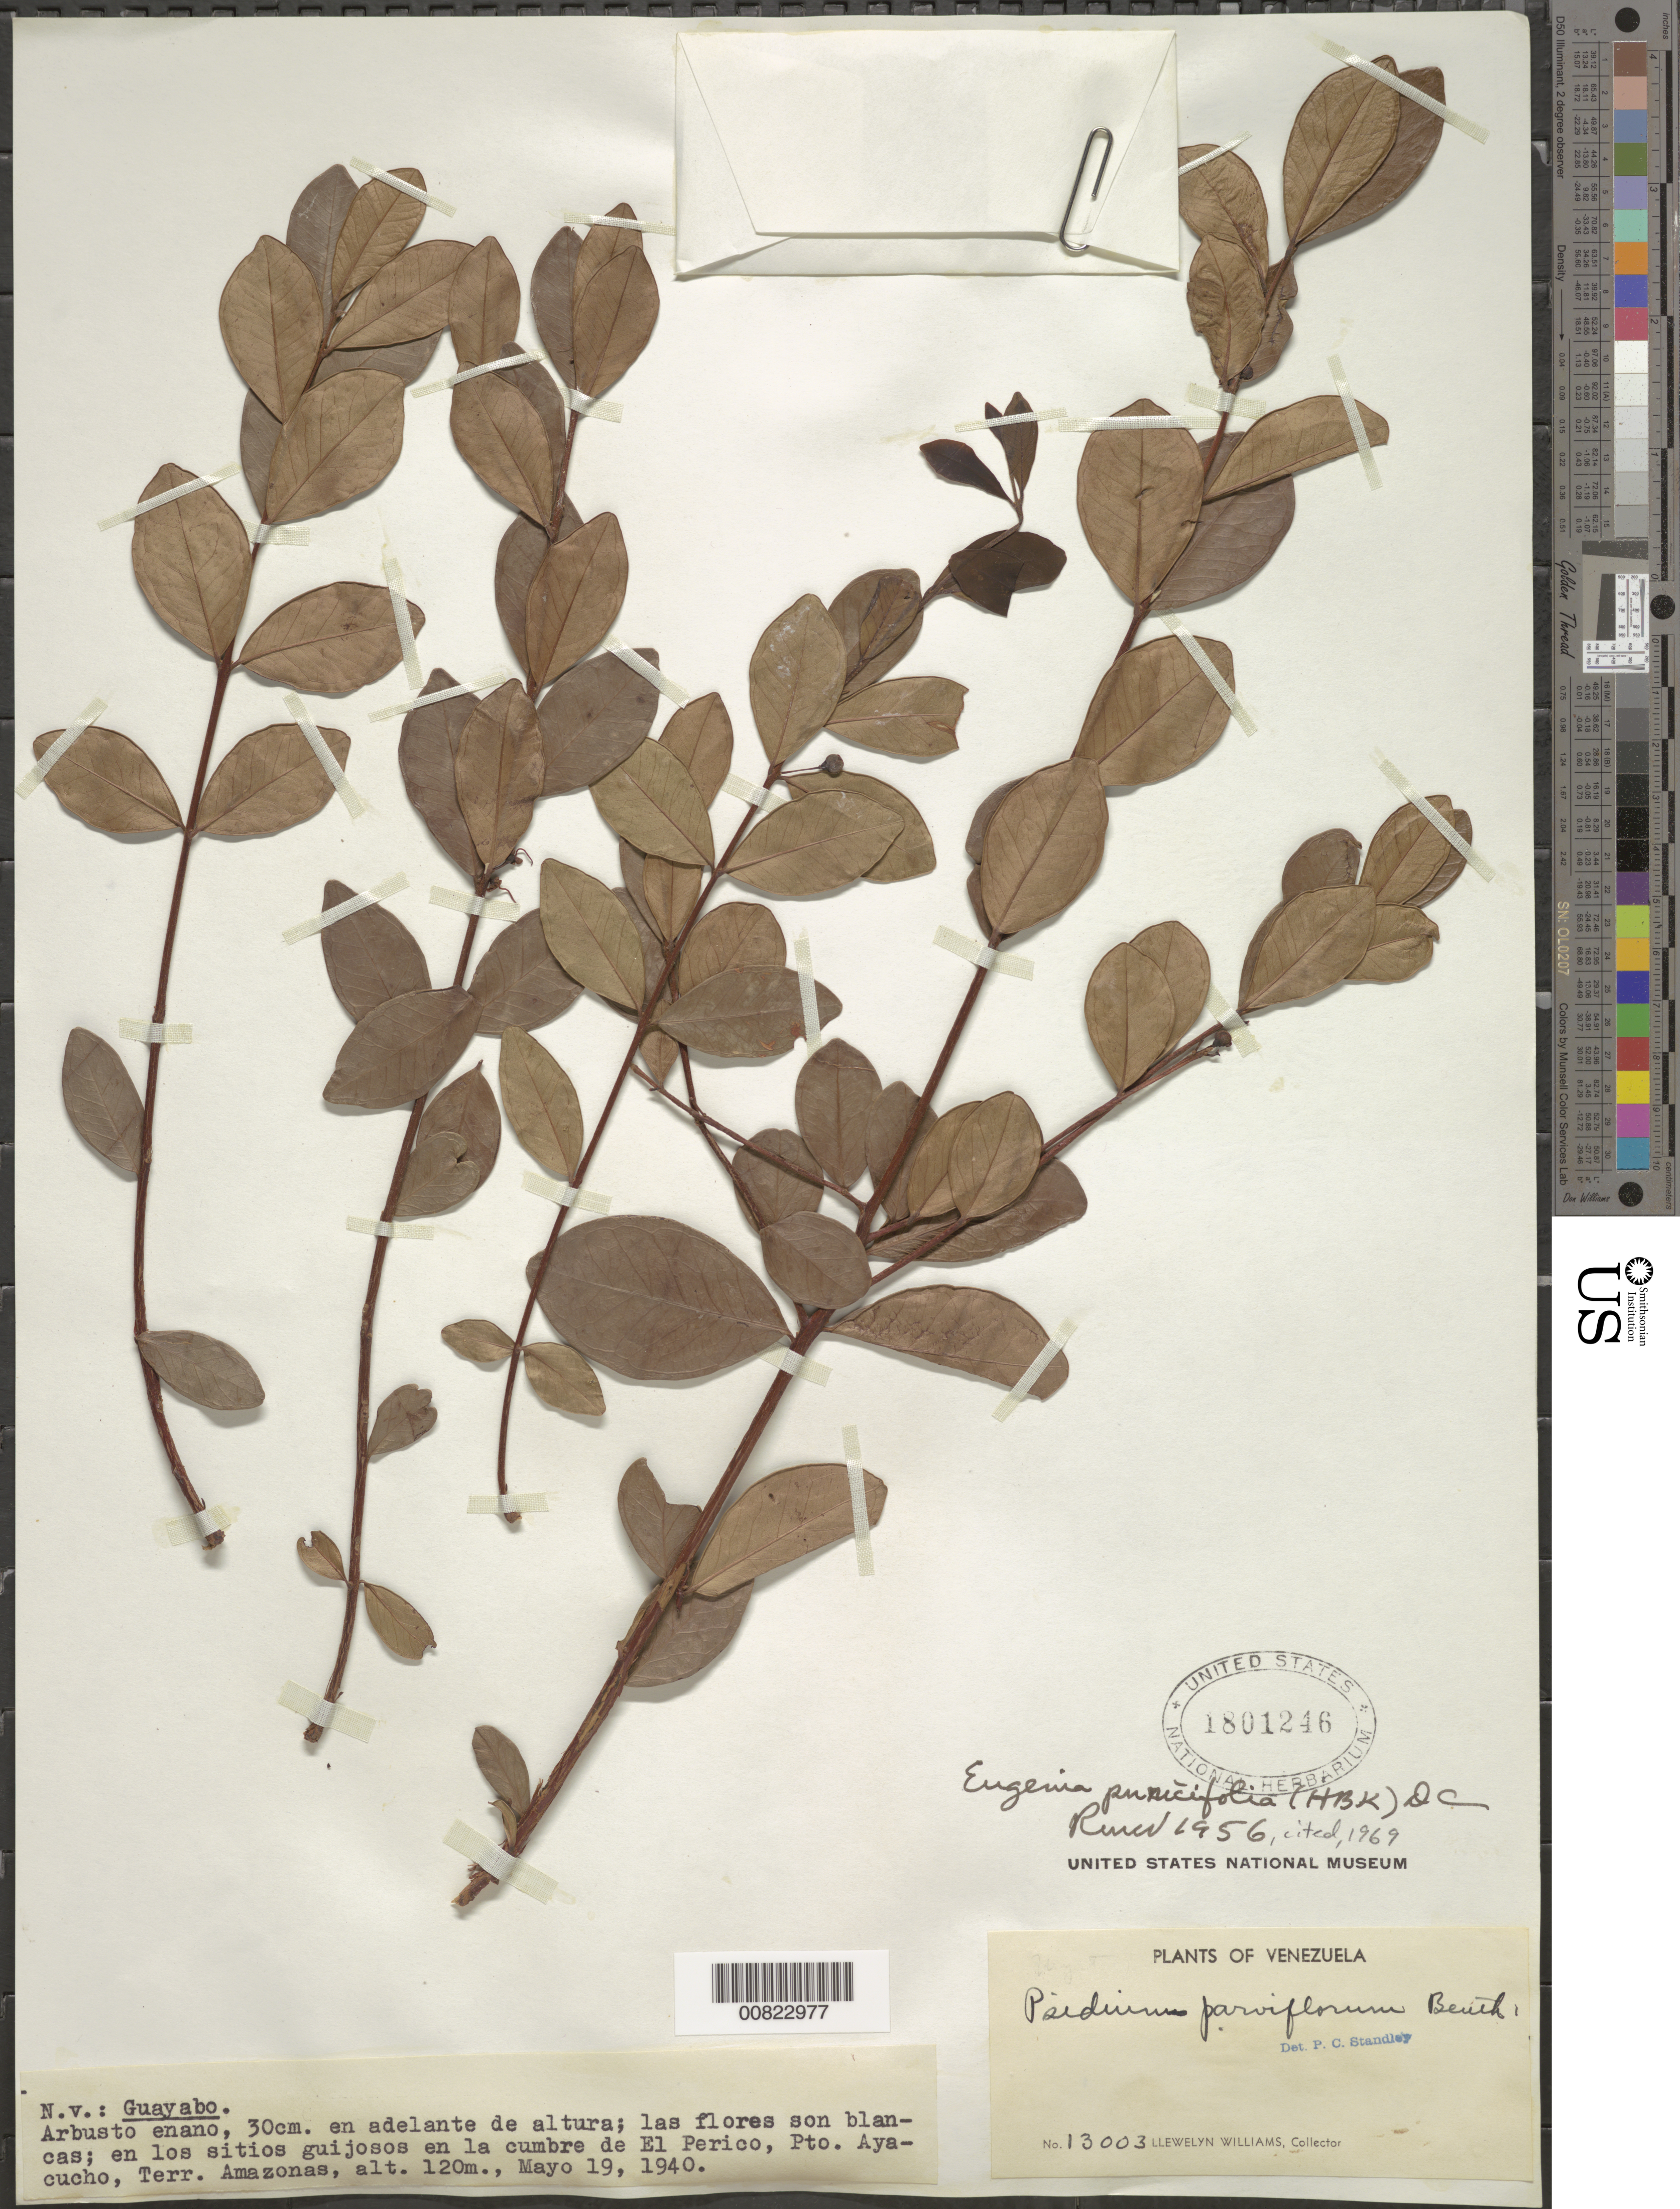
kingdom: Plantae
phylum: Tracheophyta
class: Magnoliopsida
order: Myrtales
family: Myrtaceae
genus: Eugenia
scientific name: Eugenia punicifolia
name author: (Kunth) DC.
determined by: McVaugh, R.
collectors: Ll. Williams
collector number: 13003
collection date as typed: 19-May-40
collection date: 1940-05-19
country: Venezuela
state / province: Amazonas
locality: El Perico, Puerto Ayacucho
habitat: Sitios guijosos en la cumbre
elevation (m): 120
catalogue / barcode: US 1801246